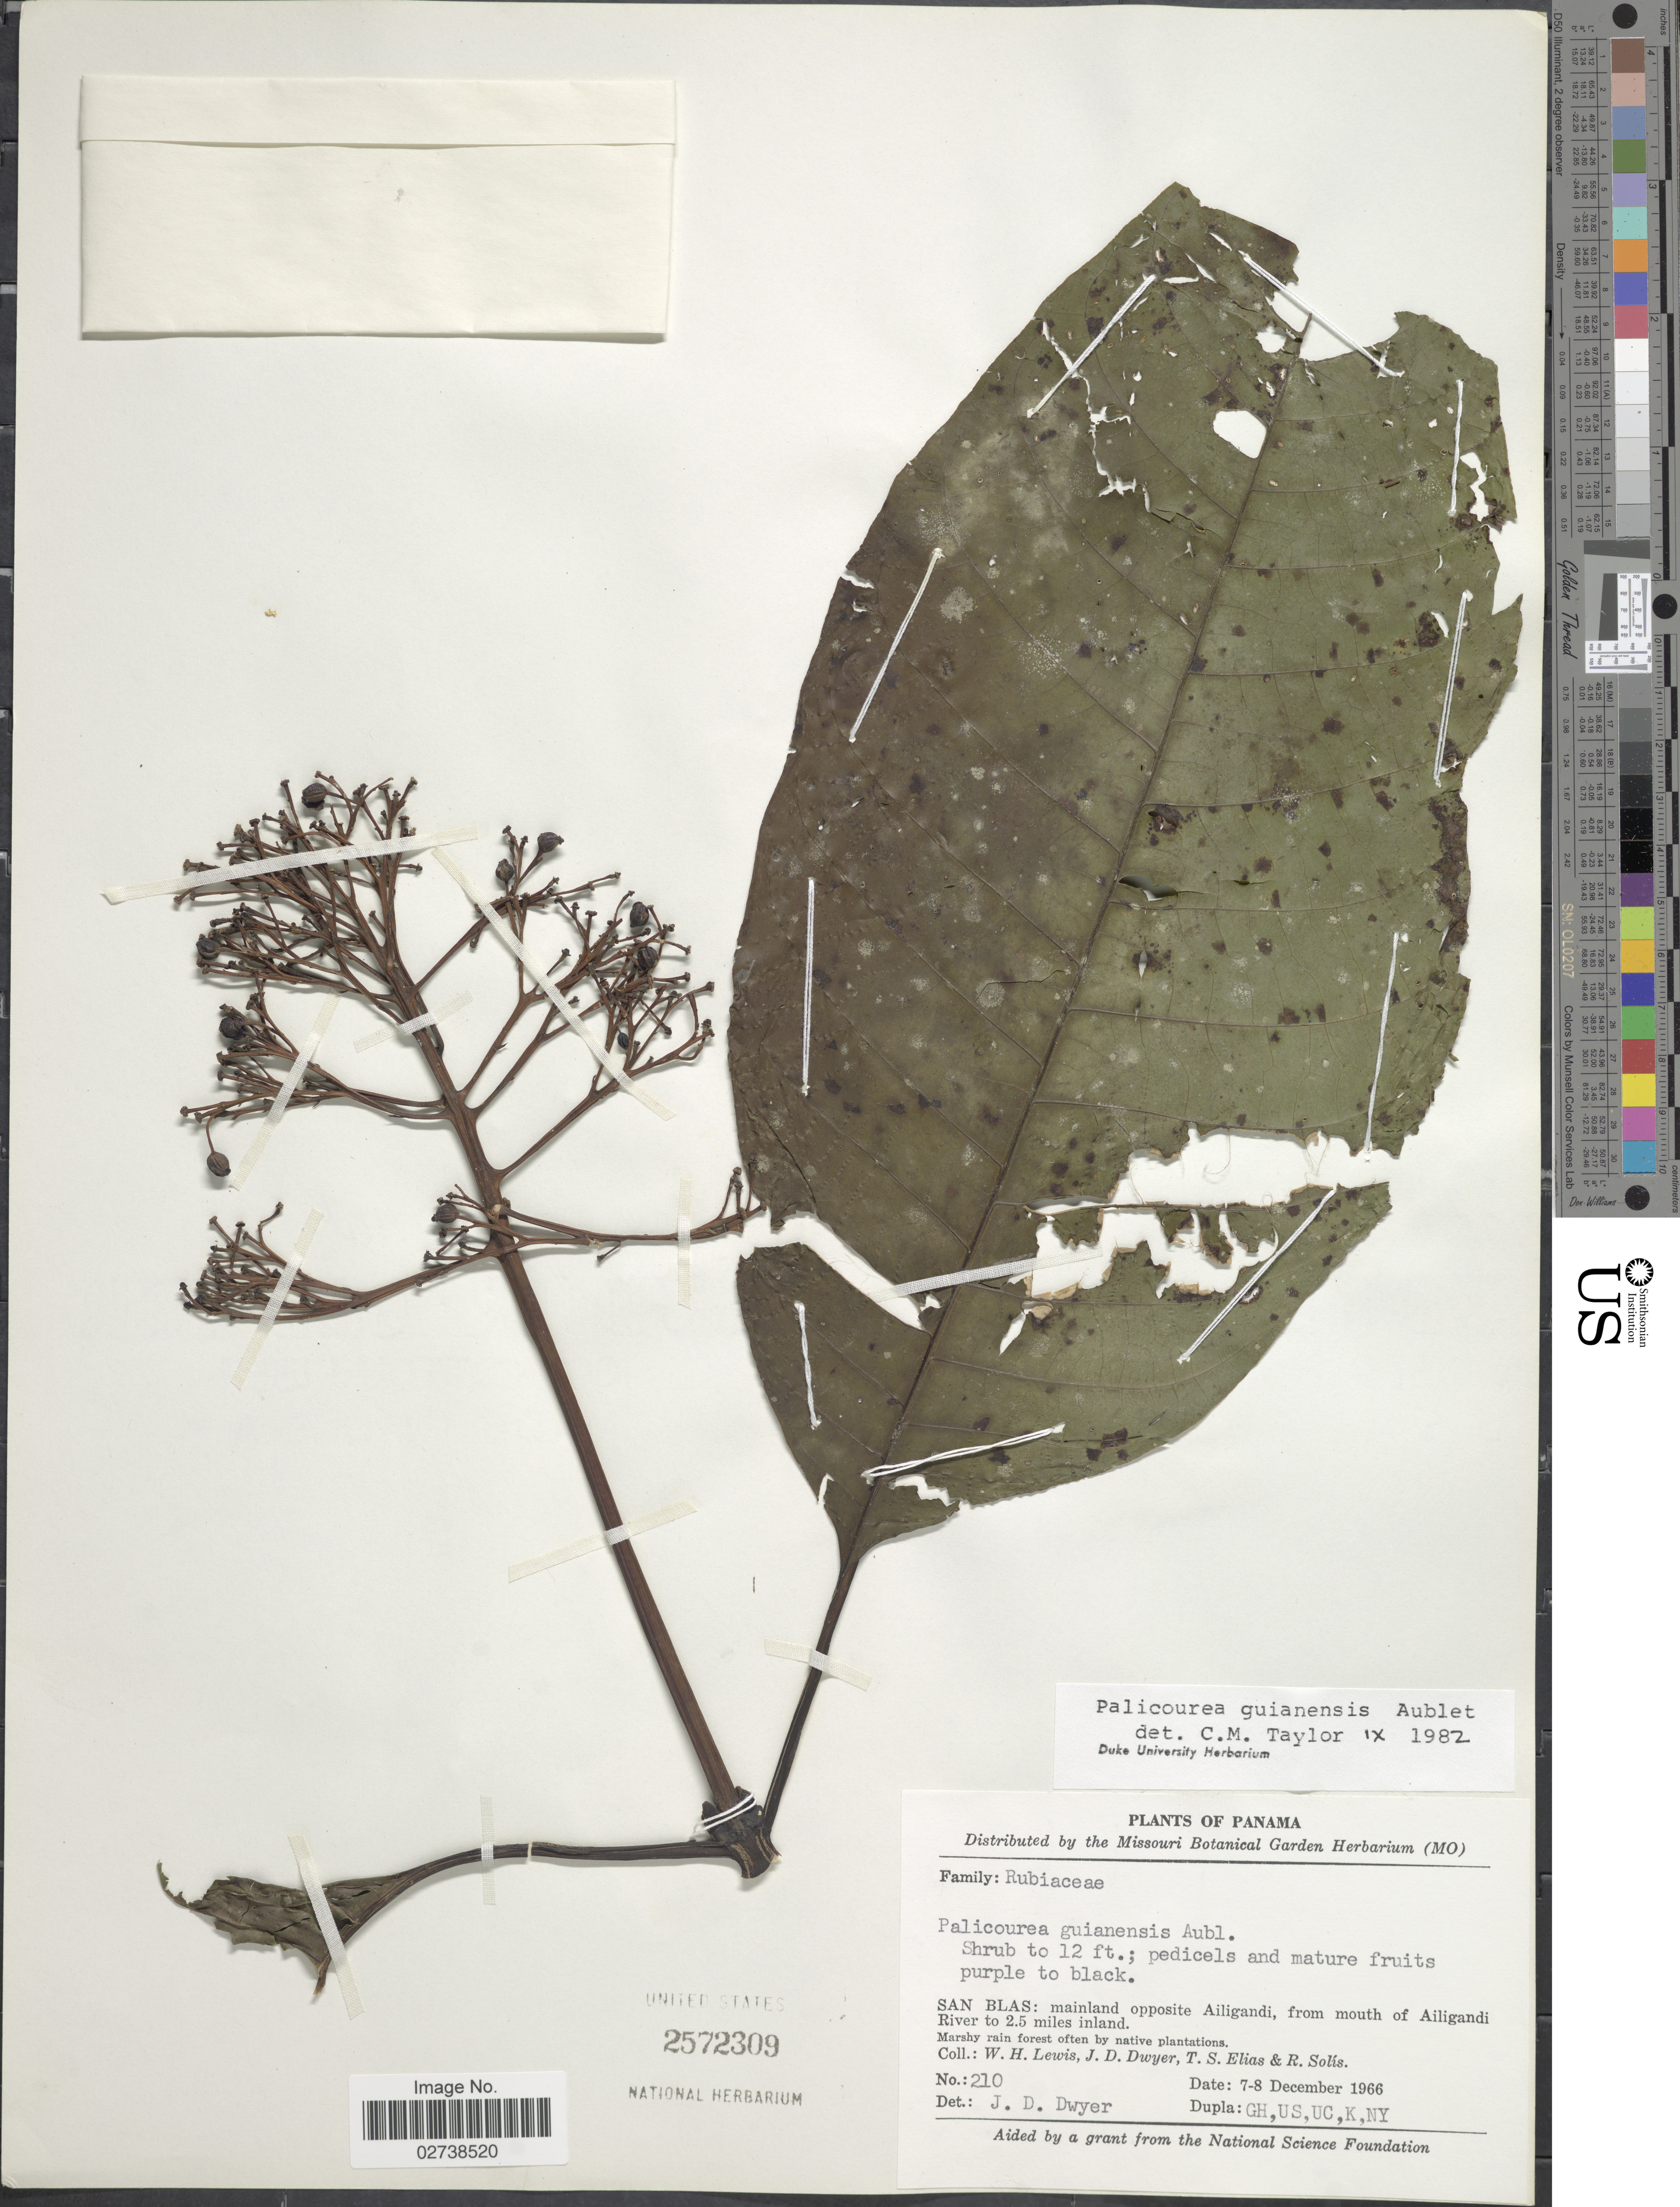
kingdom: Plantae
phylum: Tracheophyta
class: Magnoliopsida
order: Gentianales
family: Rubiaceae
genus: Palicourea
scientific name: Palicourea guianensis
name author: Aubl.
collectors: W. H. Lewis, J. D. Dwyer, T. S. Elias & R. Solis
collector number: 210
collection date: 1966-12-07/1966-12-08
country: Panama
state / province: Kuna Yala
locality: San Blas: mainland opposite Ailigandi, from mouth of Ailigandi River to 2.5 miles inland. Marshy rain forest often by native plantations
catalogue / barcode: US 2572309